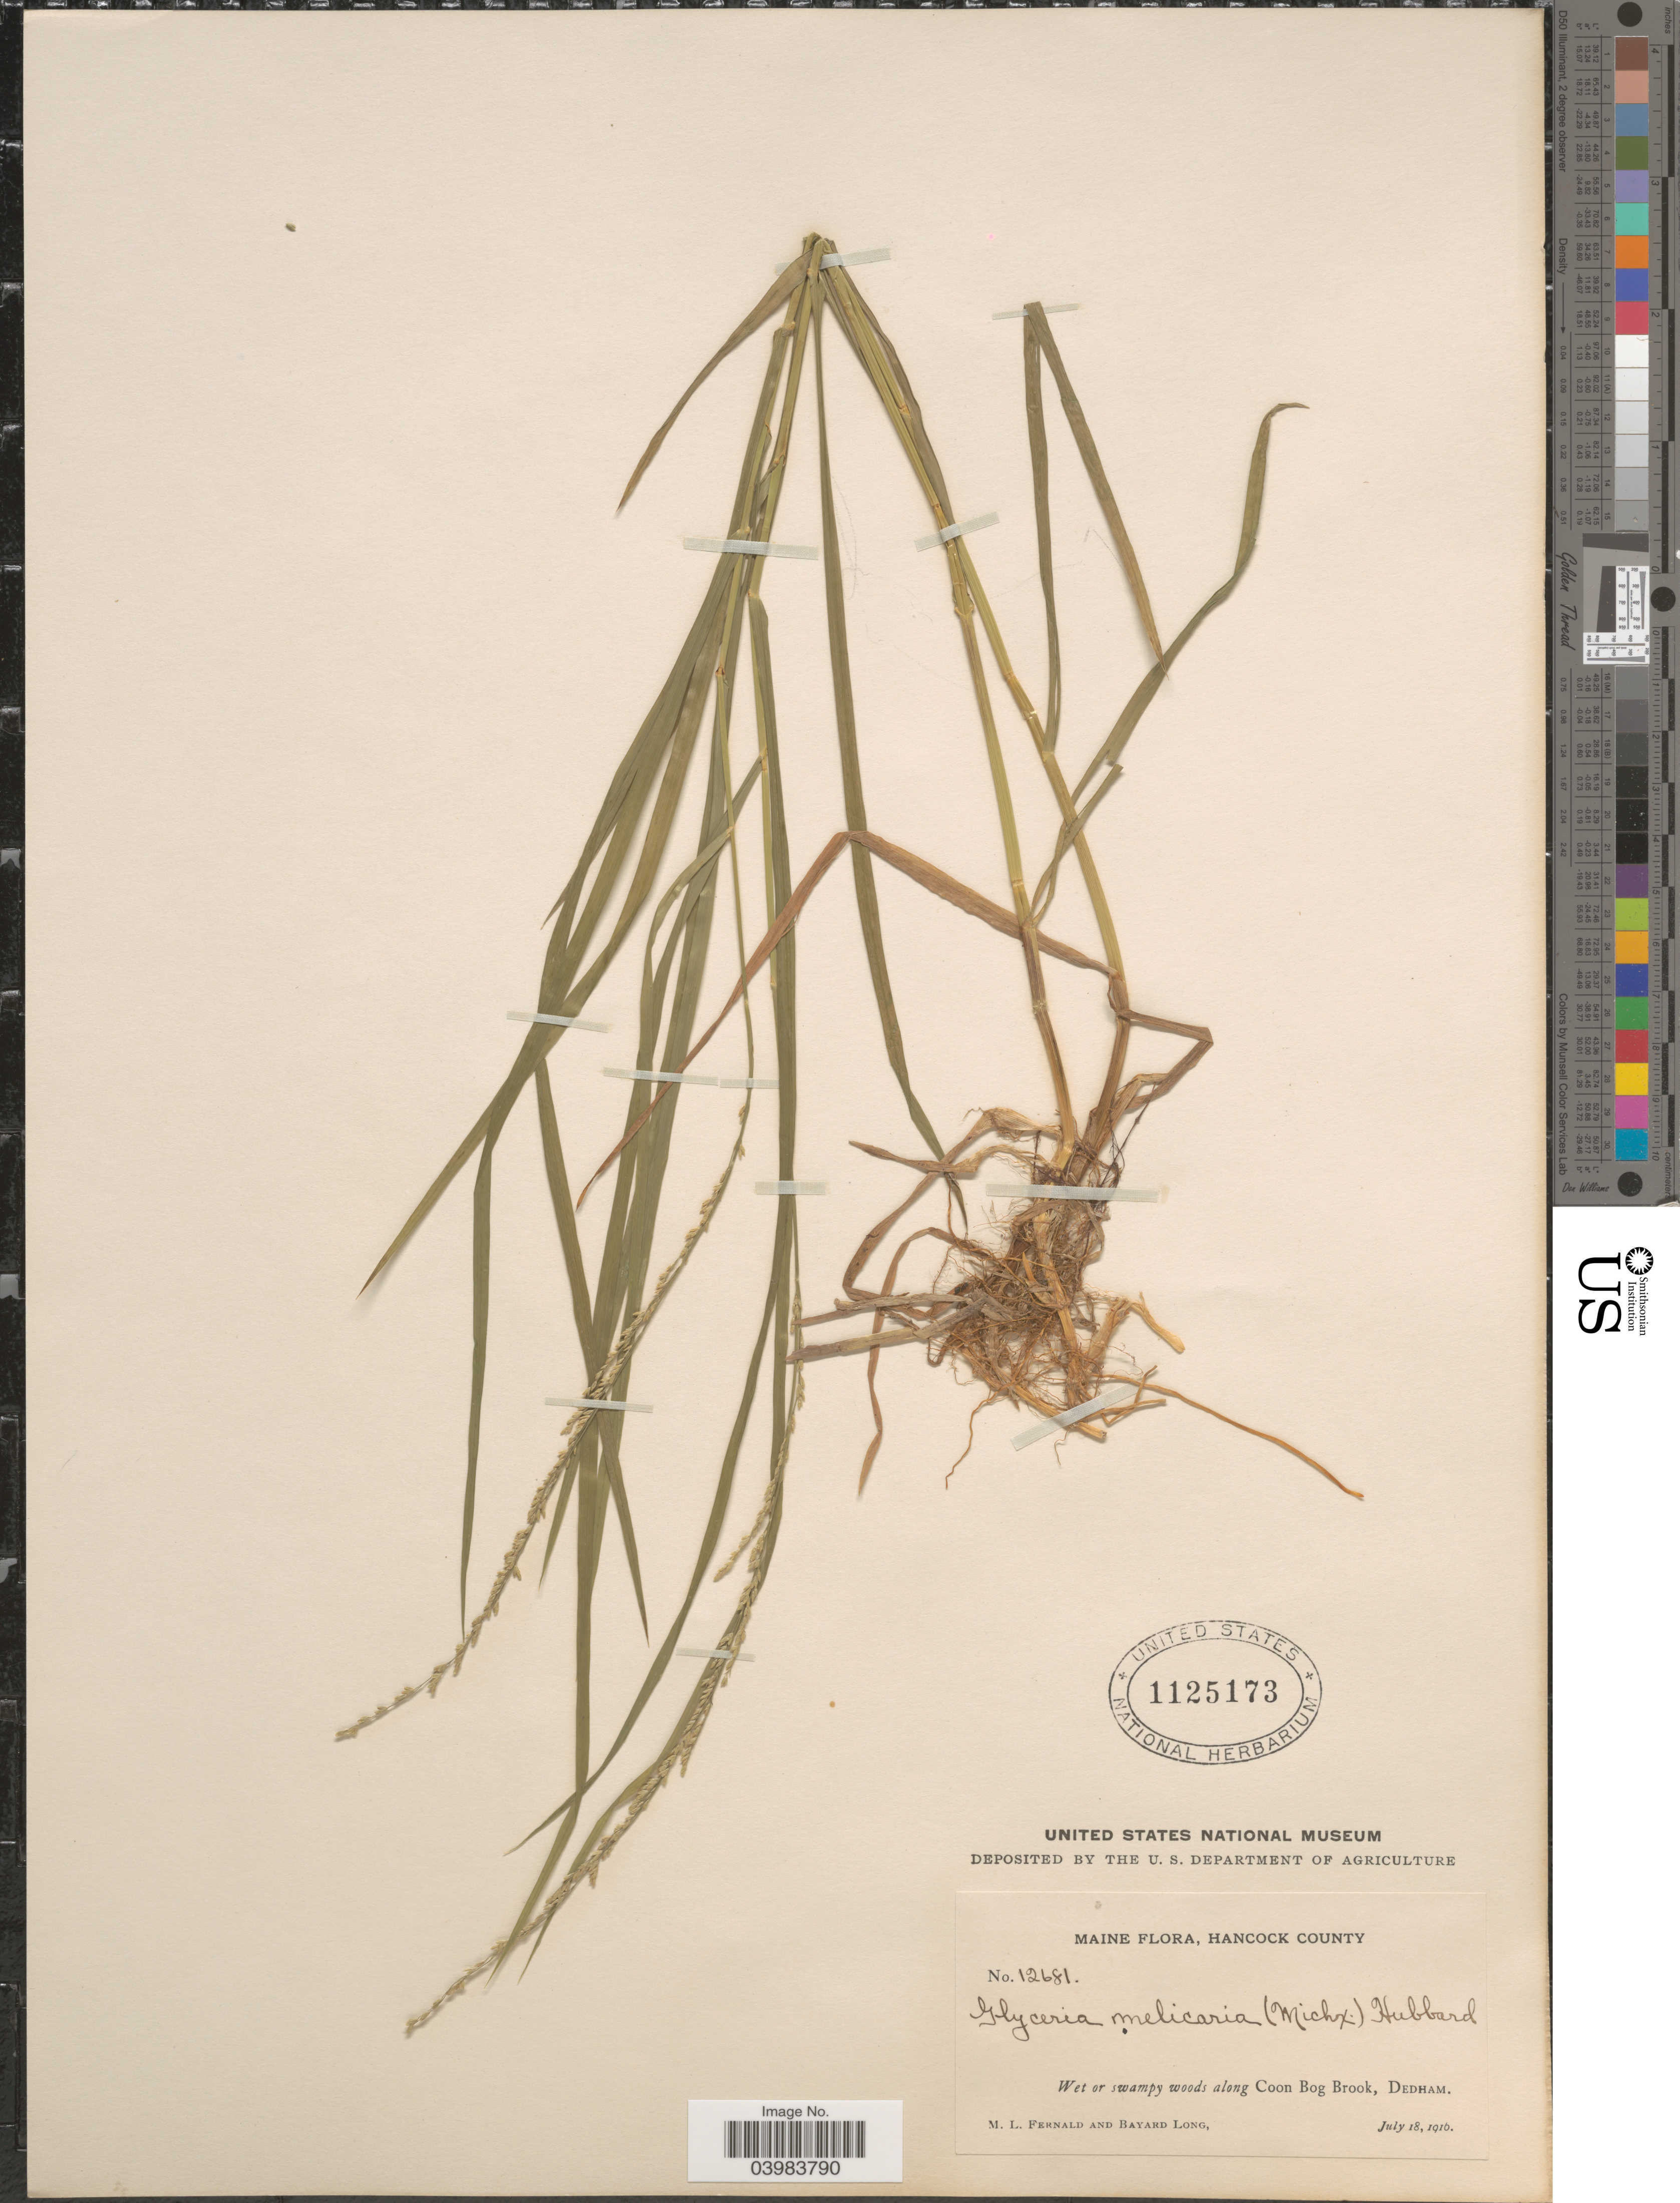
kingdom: Plantae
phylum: Tracheophyta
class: Liliopsida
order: Poales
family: Poaceae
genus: Glyceria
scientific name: Glyceria melicaria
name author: (Michx.) F.T. Hubb.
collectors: M. L. Fernald & B. Long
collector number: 12681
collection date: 1916-07-18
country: United States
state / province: Maine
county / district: Hancock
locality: Along Coon Bog Brook, Dedham.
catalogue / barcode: US 1125173